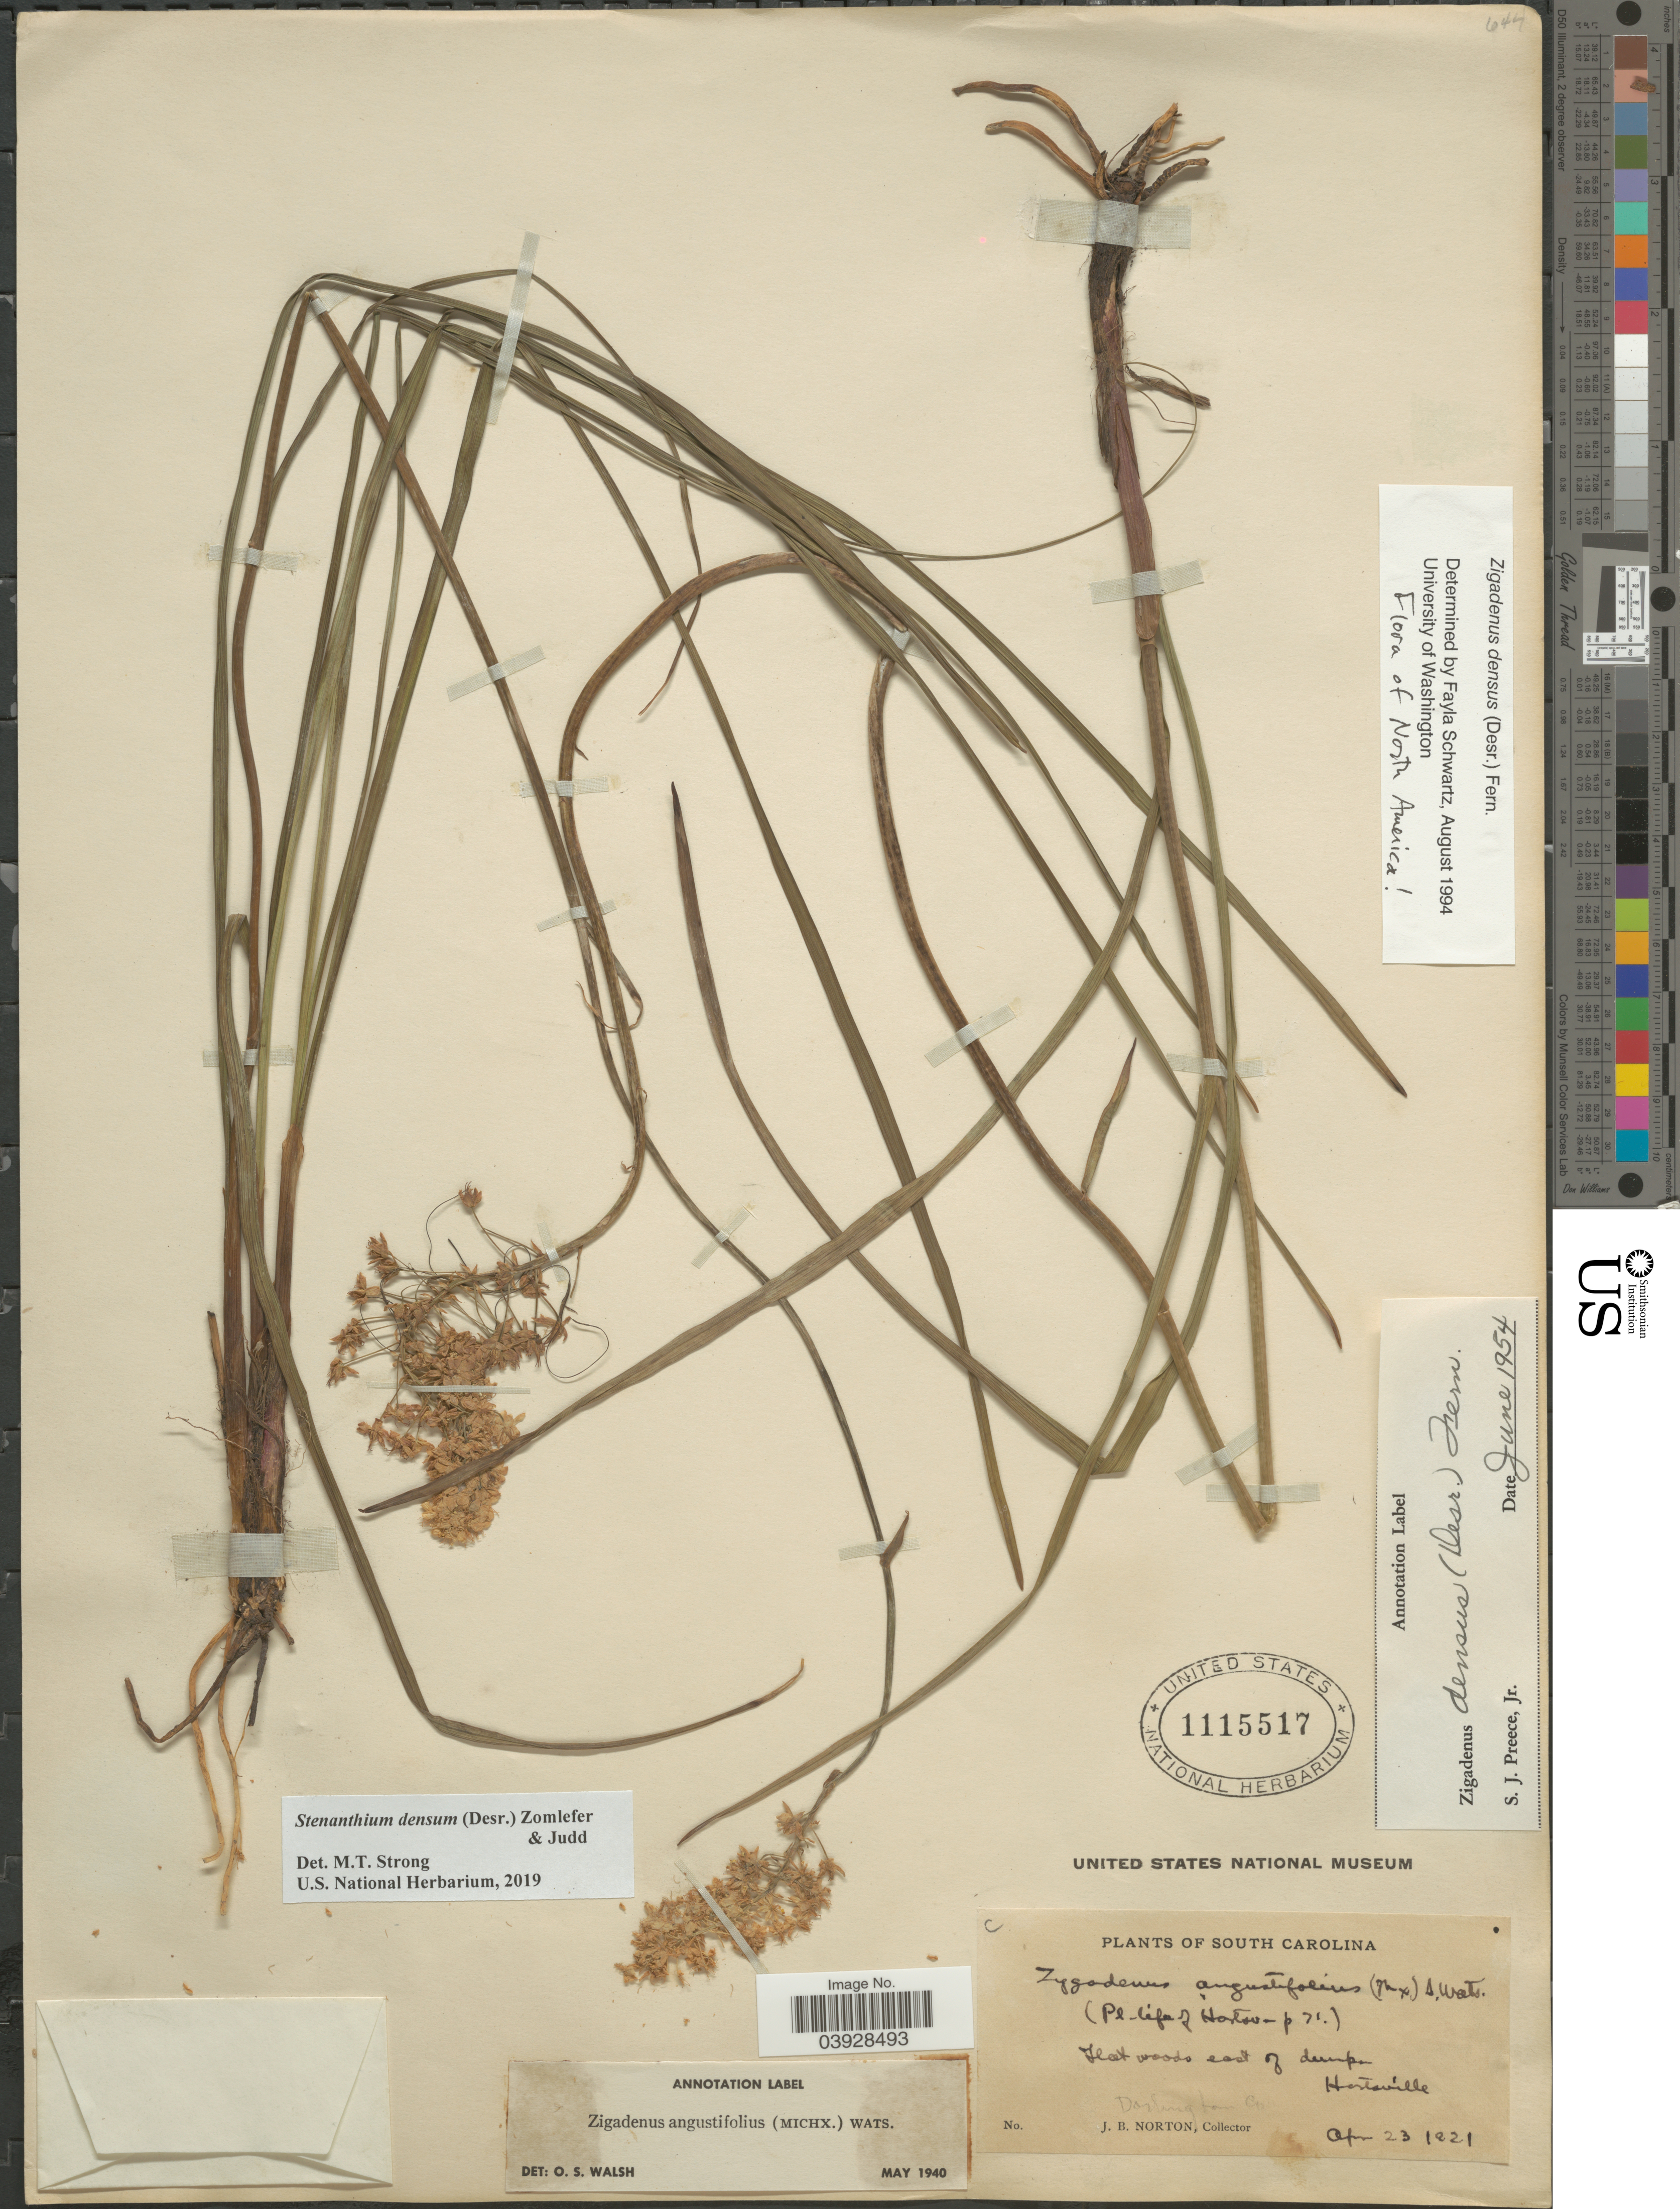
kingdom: Plantae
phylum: Tracheophyta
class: Liliopsida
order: Liliales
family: Melanthiaceae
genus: Stenanthium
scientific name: Stenanthium densum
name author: (Desr.) Zomlefer & Judd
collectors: J. B. Norton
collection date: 1921-04-23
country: United States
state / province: South Carolina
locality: Flat woods east of dump, Hartsville. Darlington Co.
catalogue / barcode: US 1115517